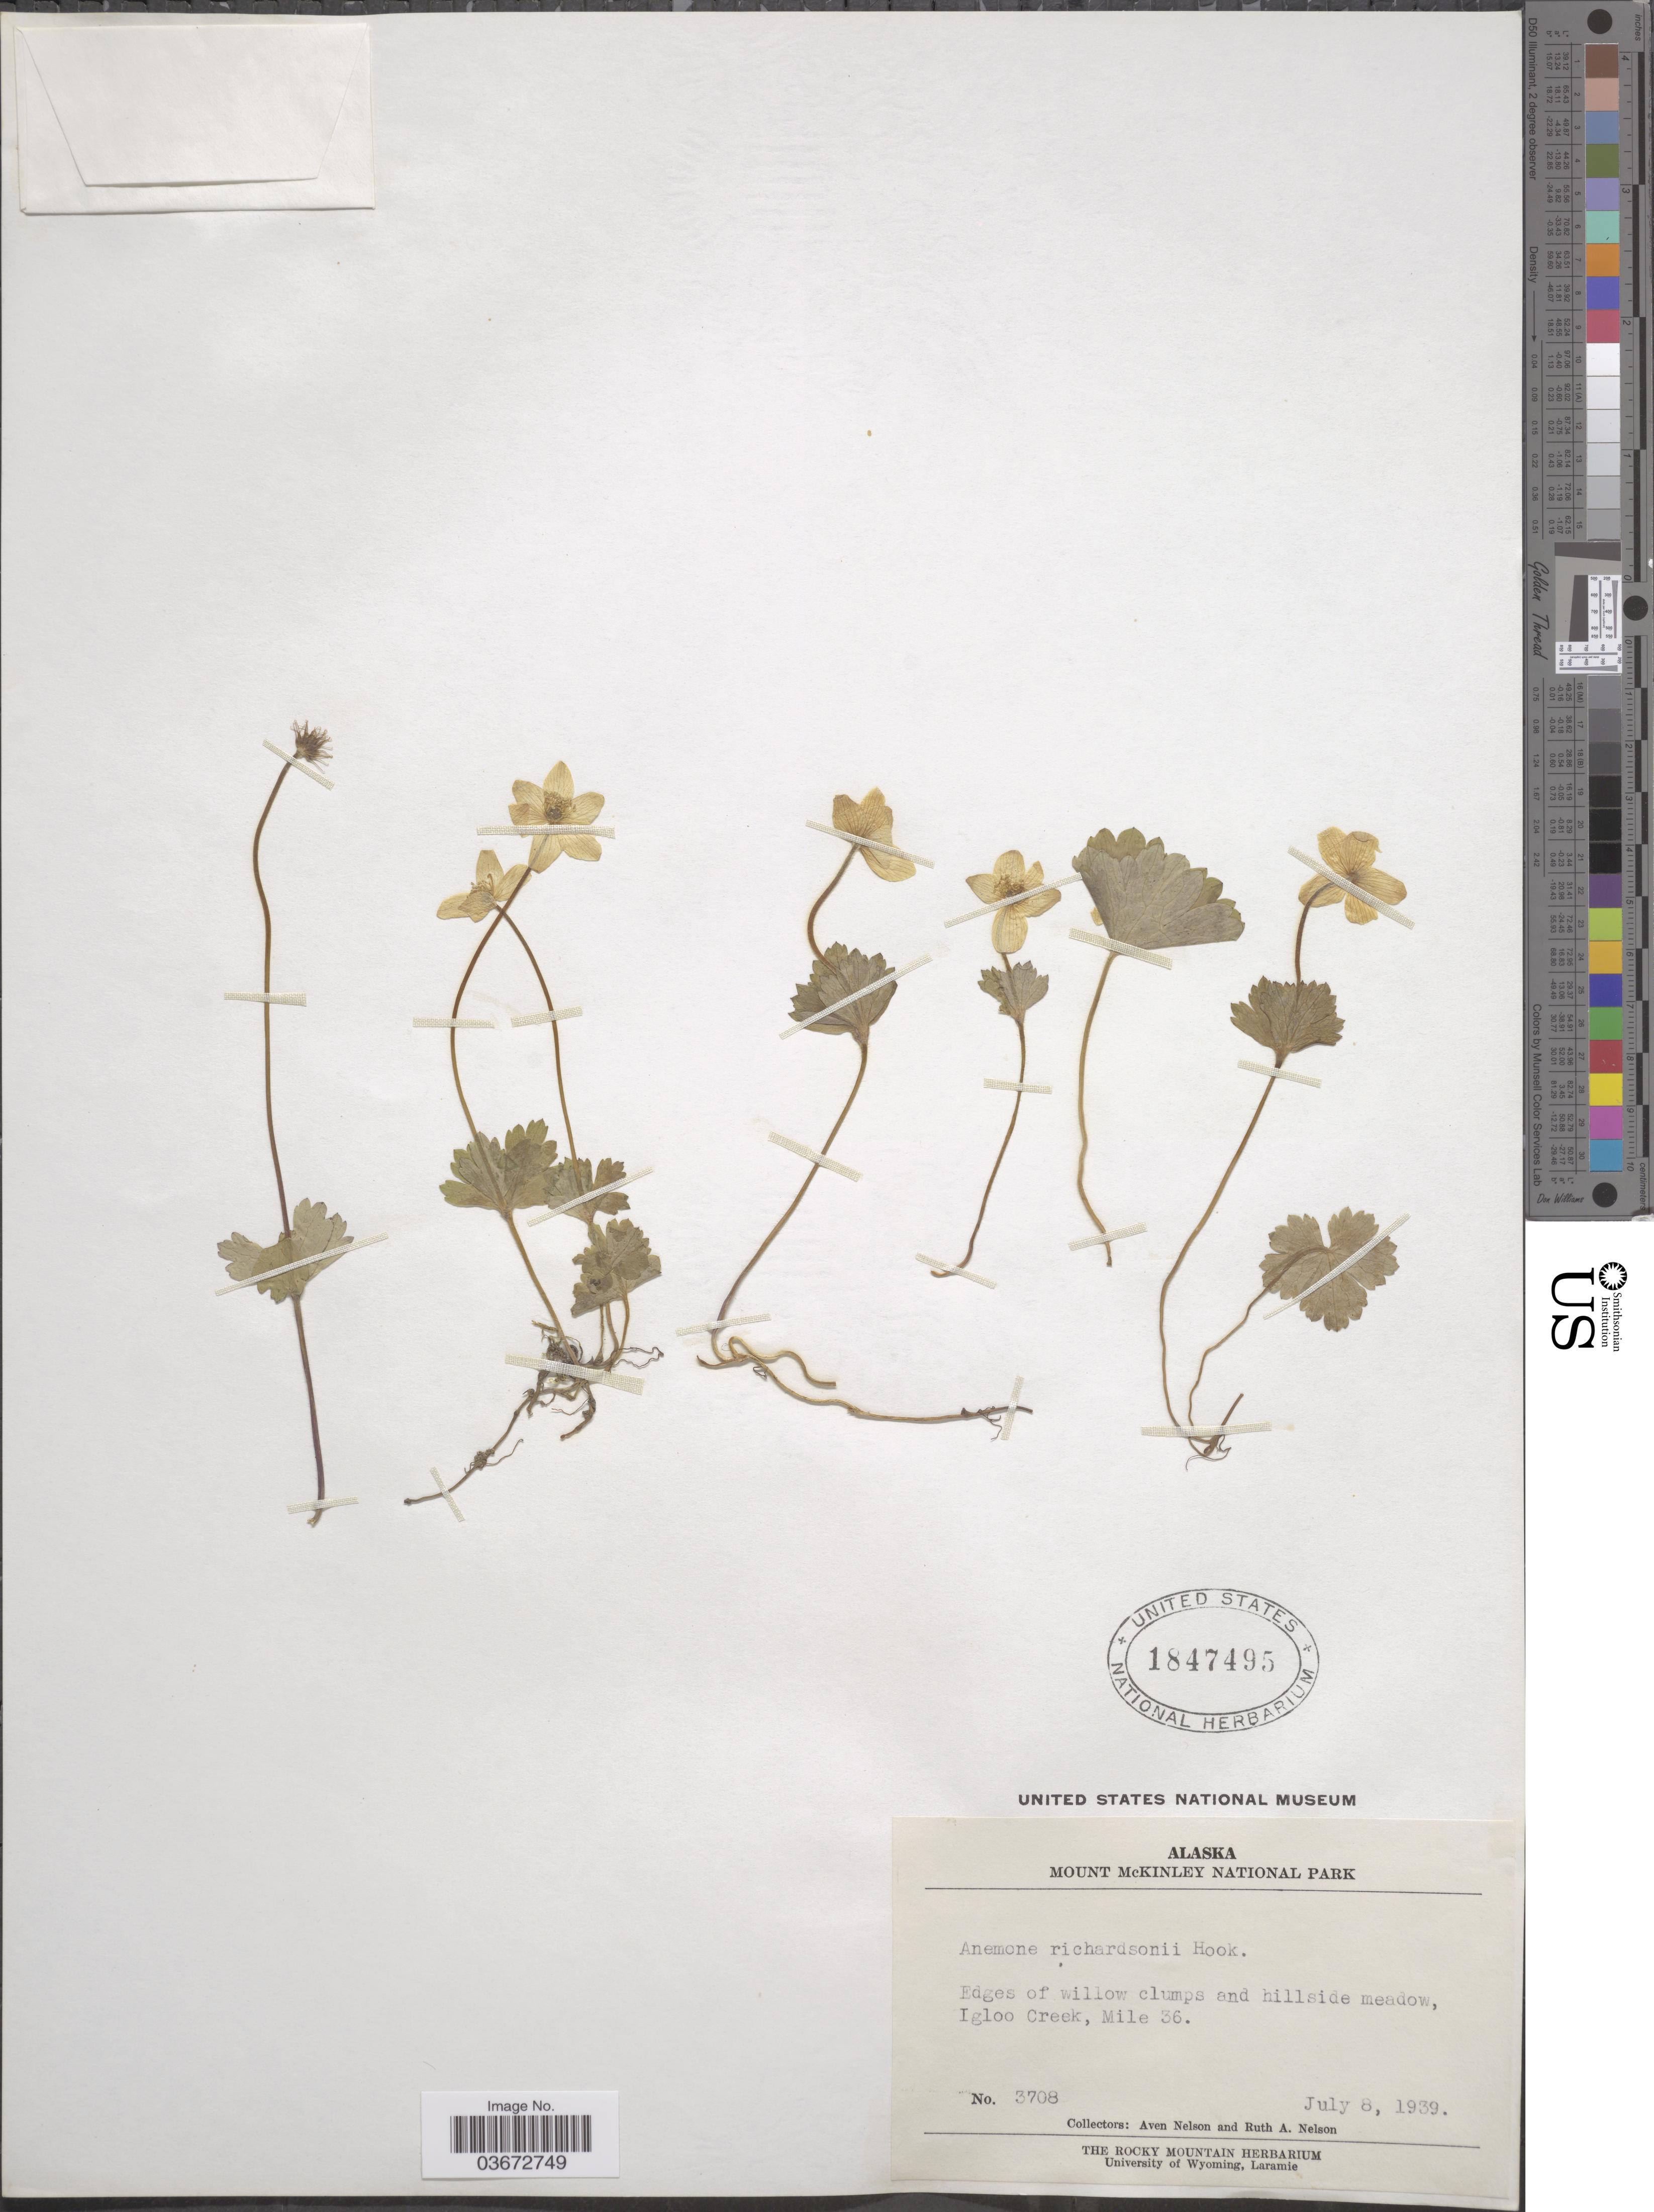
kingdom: Plantae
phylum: Tracheophyta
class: Magnoliopsida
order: Ranunculales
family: Ranunculaceae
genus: Anemone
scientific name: Anemone richardsonii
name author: Hook.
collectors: A. Nelson & R. A. Nelson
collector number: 3708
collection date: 1939-07-08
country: United States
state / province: Alaska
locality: Igloo Creek, Mile 36.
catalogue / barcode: US 1847495